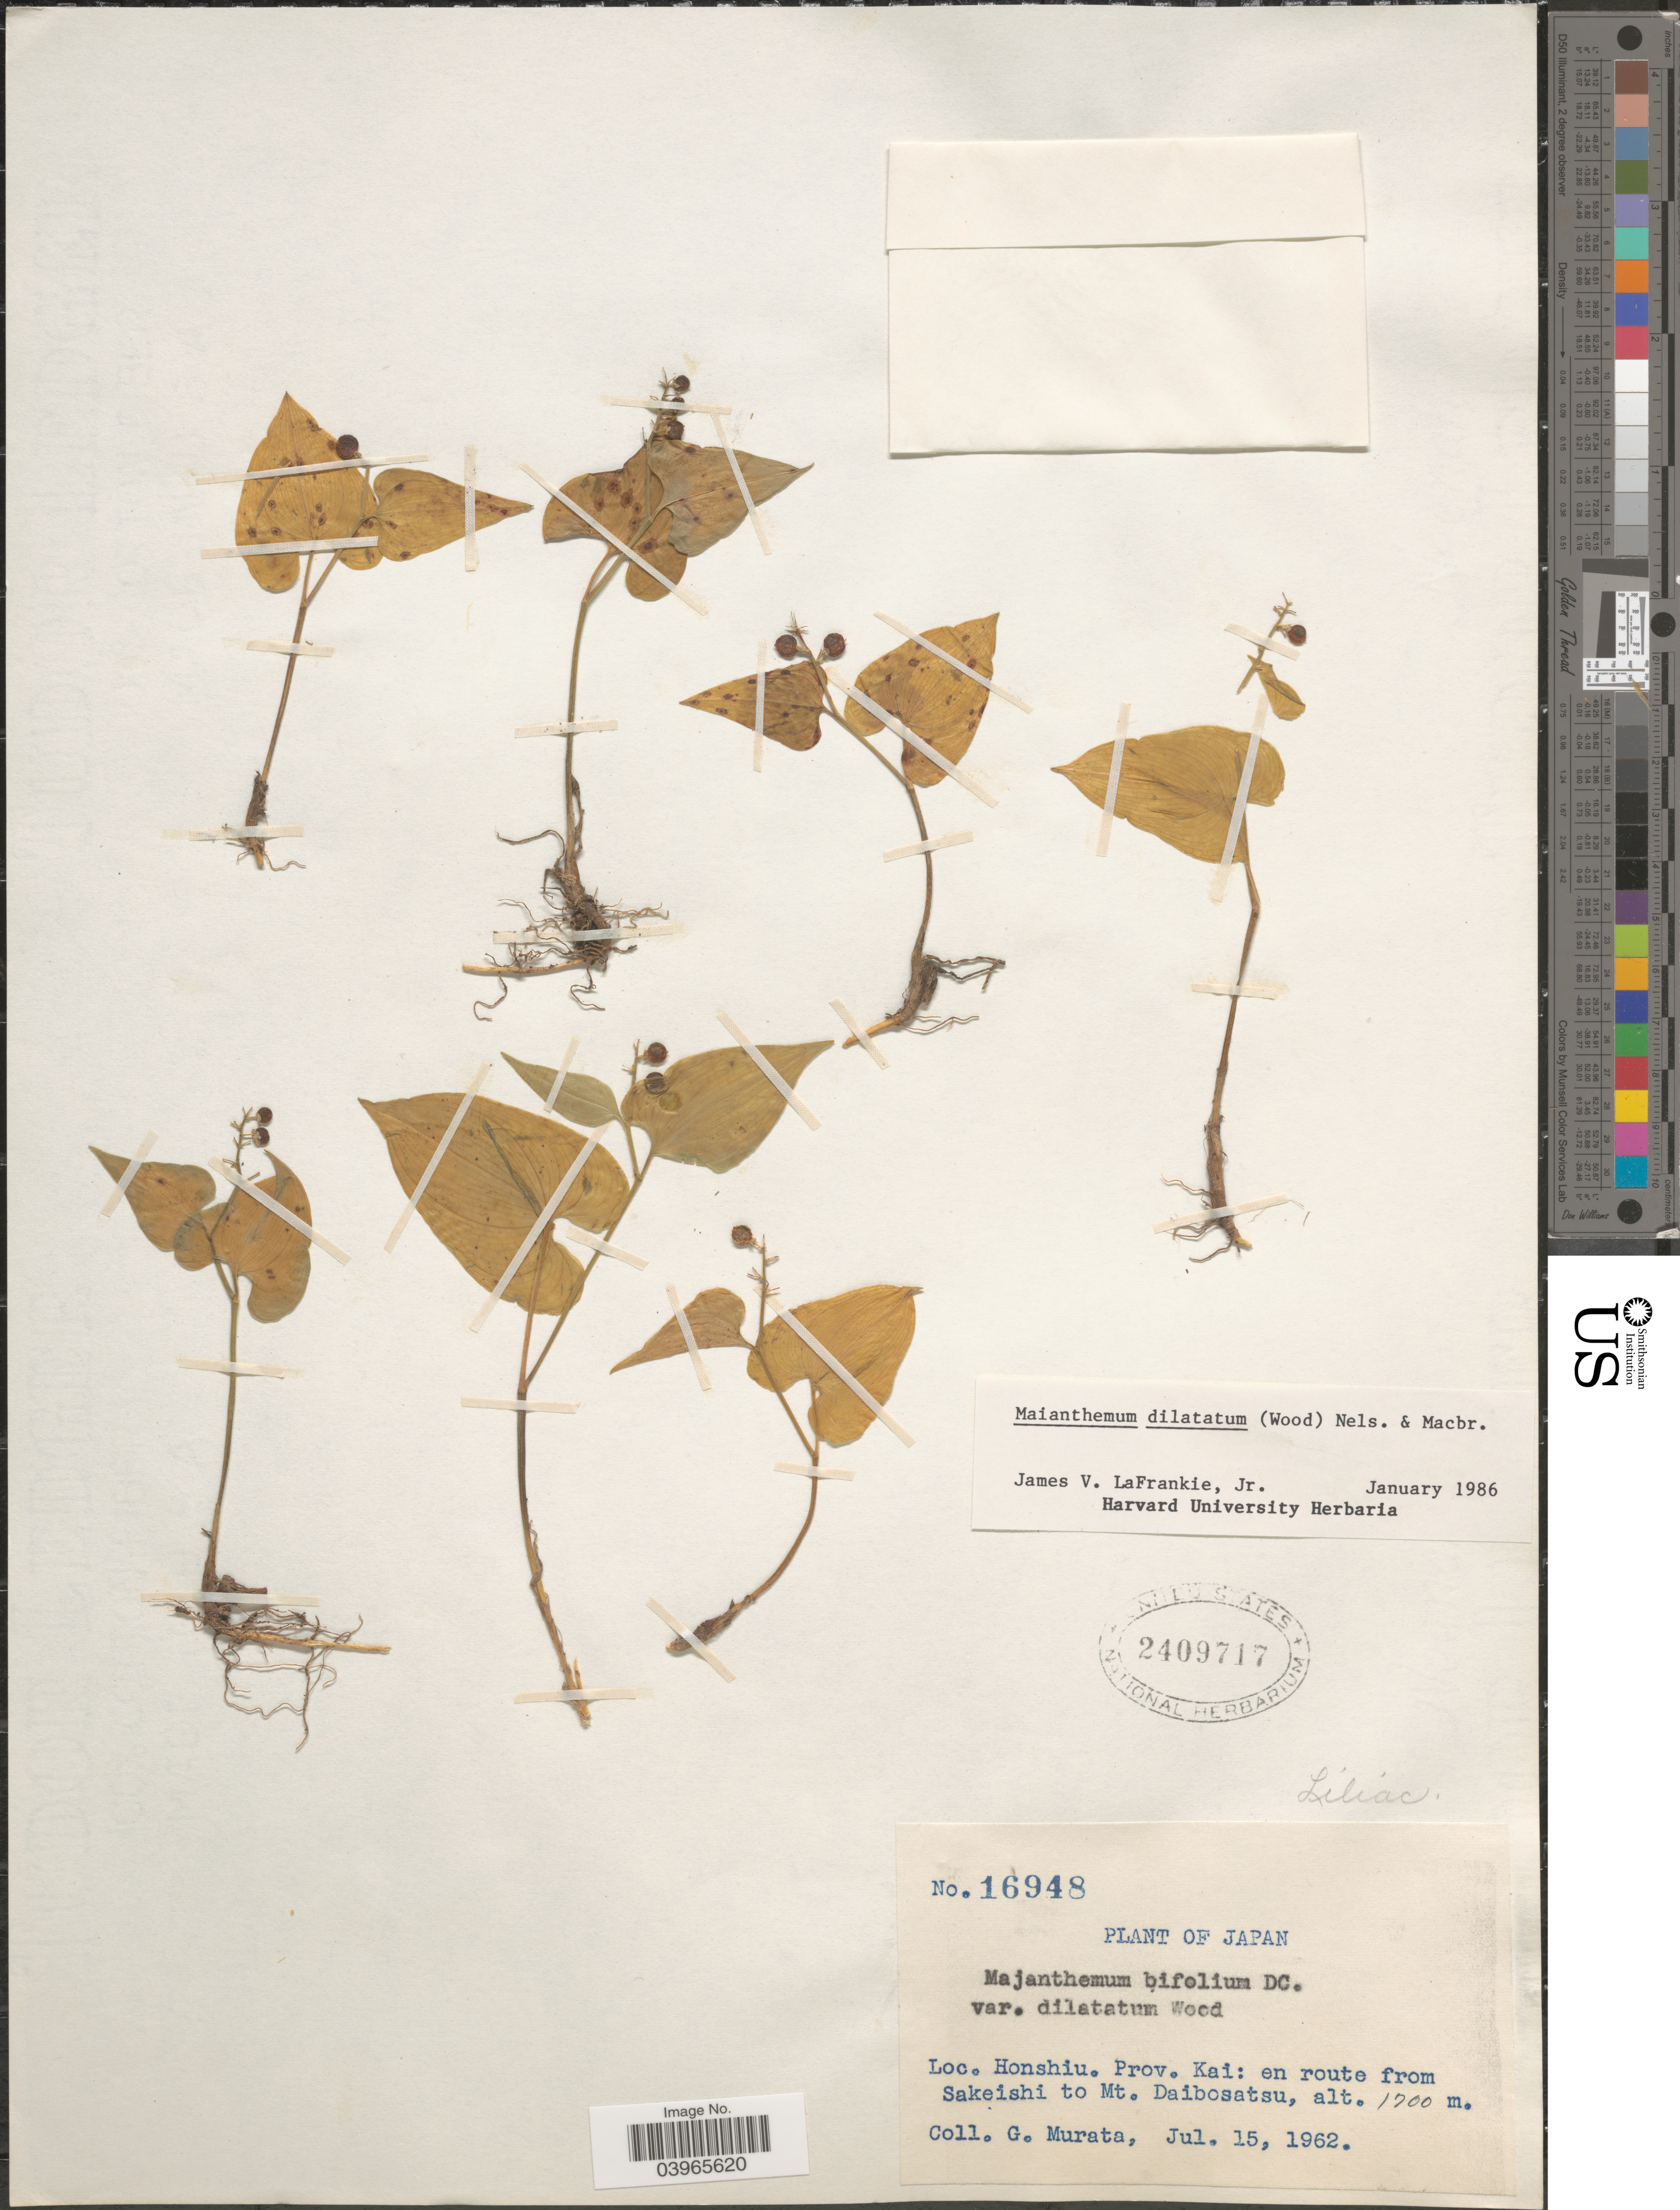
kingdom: Plantae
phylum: Tracheophyta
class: Liliopsida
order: Asparagales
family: Asparagaceae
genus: Maianthemum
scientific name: Maianthemum dilatatum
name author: (Alph. Wood) A. Nelson & J.F. Macbr.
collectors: G. Murata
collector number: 16948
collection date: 1962-07-15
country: Japan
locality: Honshiu. Prov. Kai: en route from Sakeishi to Mt. Daibosatsu.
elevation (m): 1700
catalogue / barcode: US 2409717